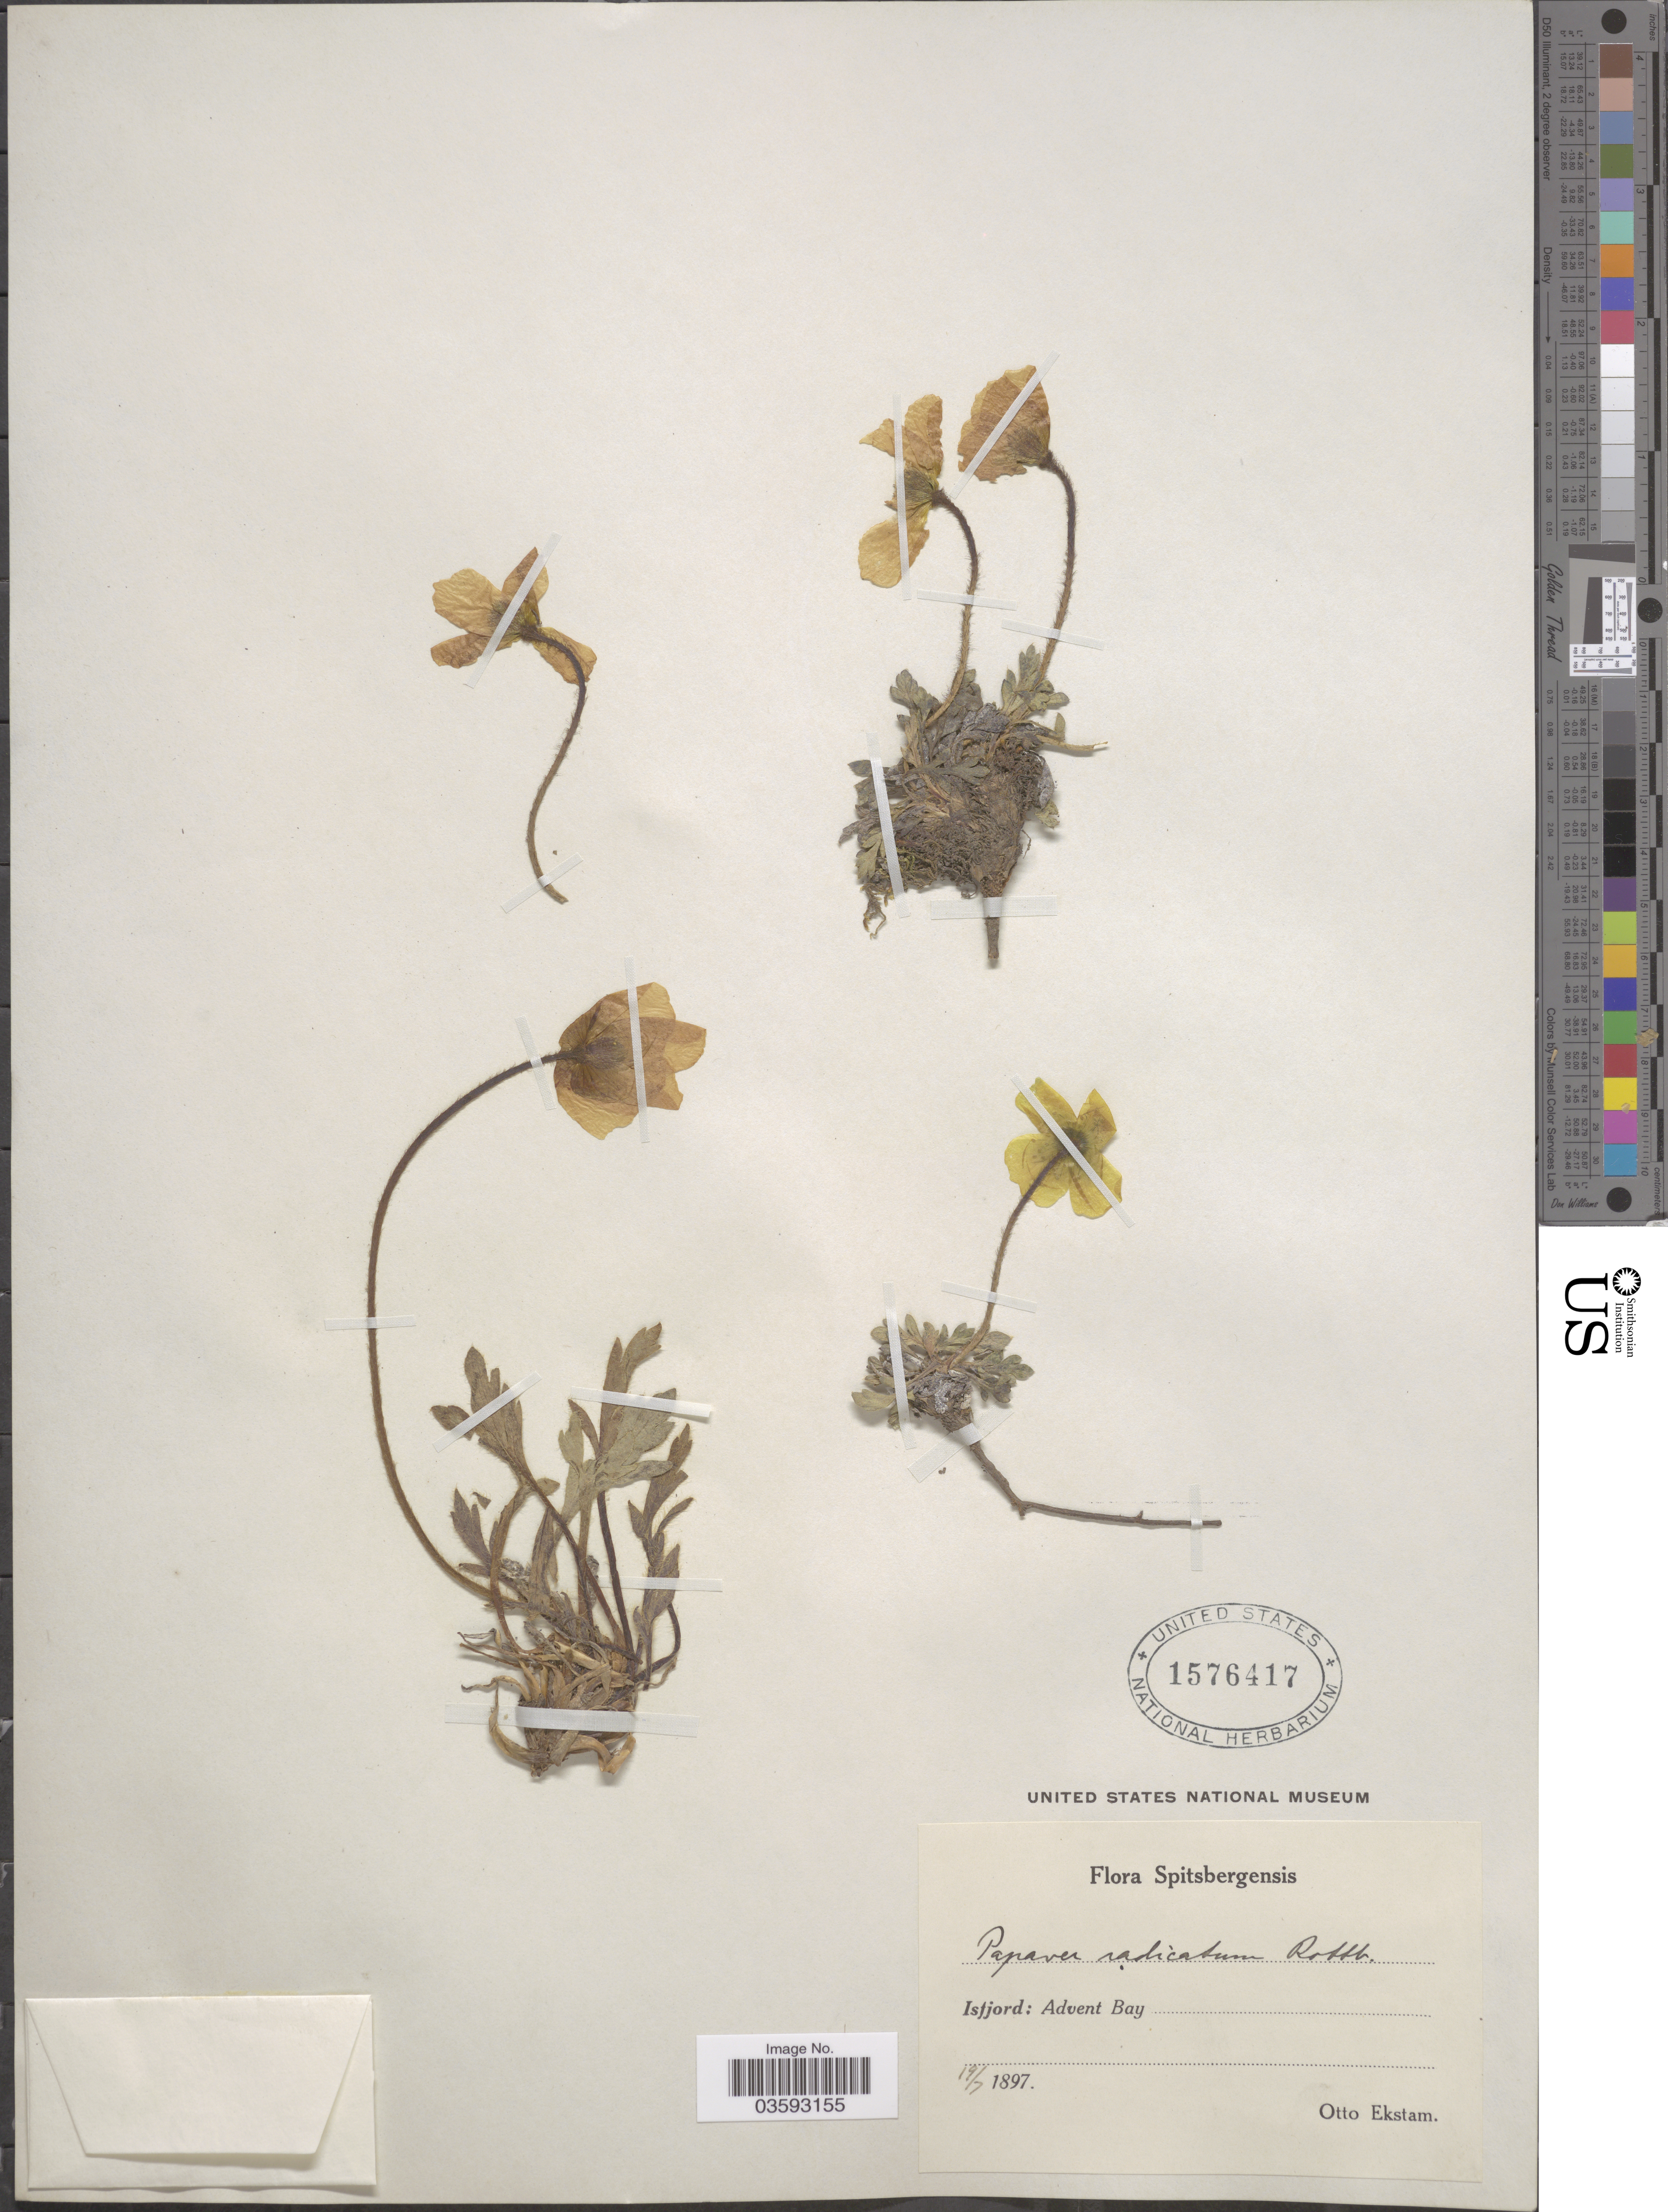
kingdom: Plantae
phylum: Tracheophyta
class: Magnoliopsida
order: Ranunculales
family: Papaveraceae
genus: Papaver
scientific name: Papaver radicatum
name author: Rottb.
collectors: O. Ekstam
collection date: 1897-07-19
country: Norway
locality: Spitsbergensis. Isfjord: Advent Bay.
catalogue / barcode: US 1576417